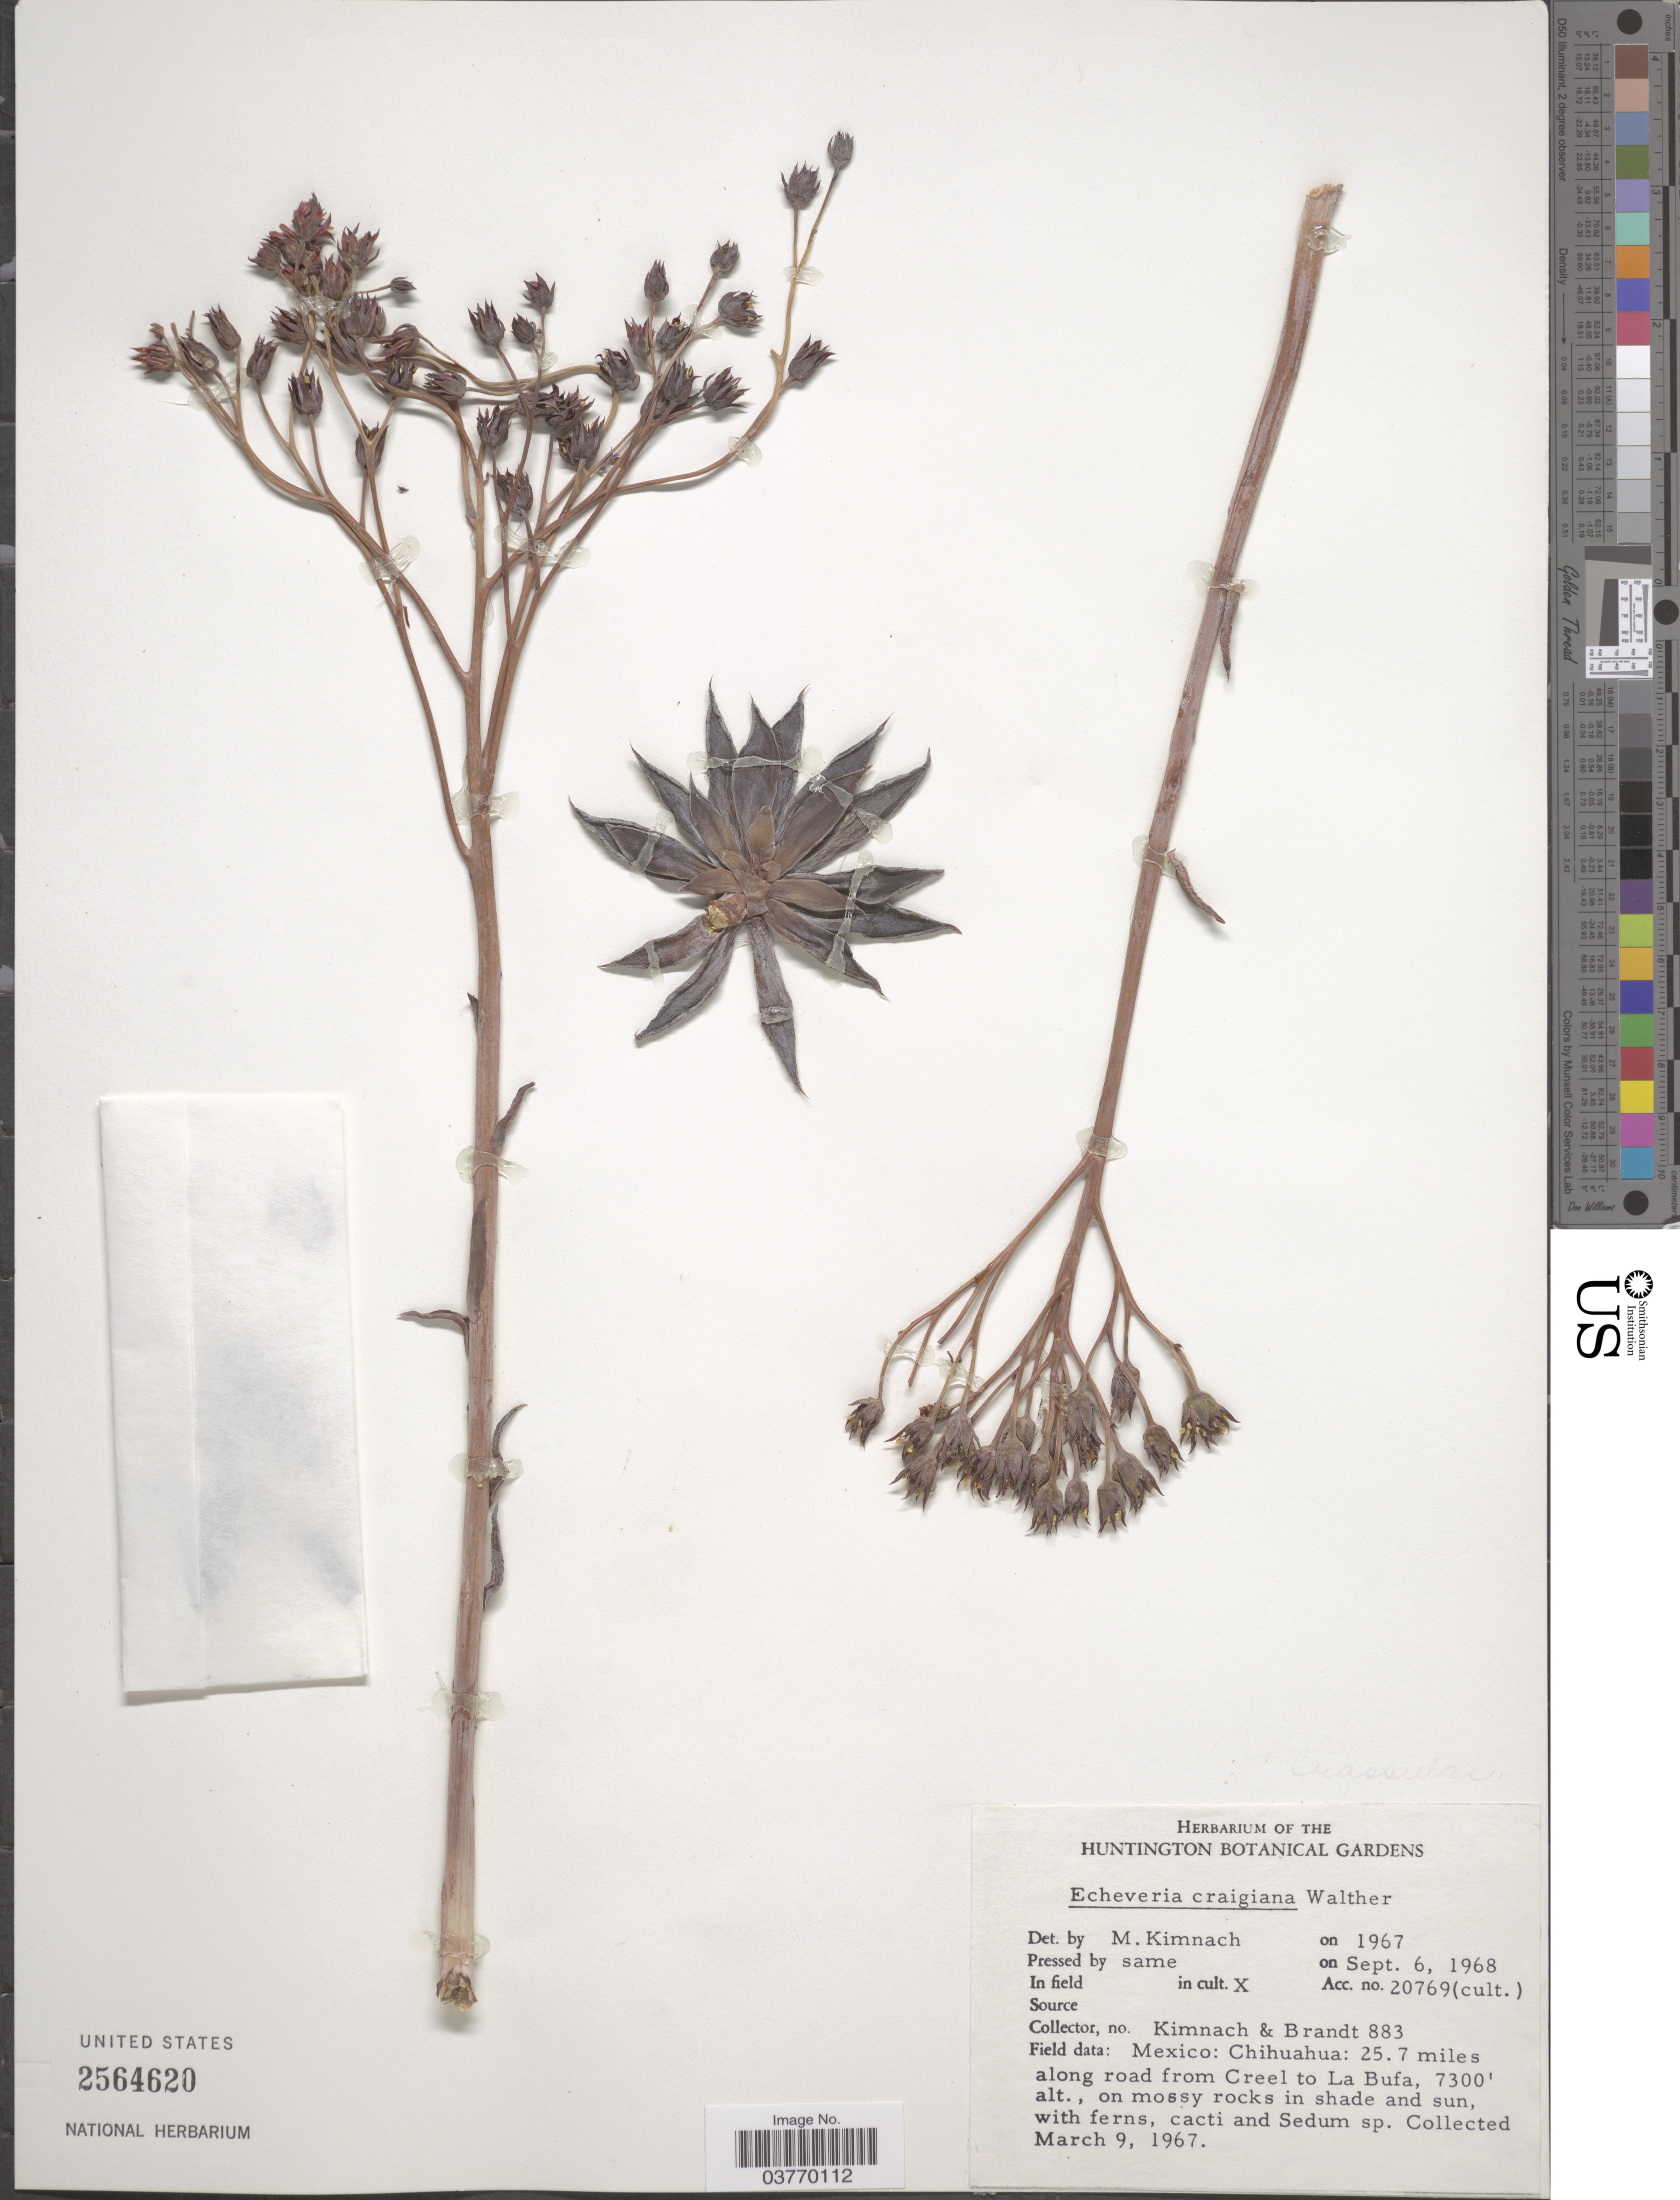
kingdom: Plantae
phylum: Tracheophyta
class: Magnoliopsida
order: Saxifragales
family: Crassulaceae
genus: Echeveria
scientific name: Echeveria craigiana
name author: E. Walther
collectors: M. W. Kimnach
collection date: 1968-09-06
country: United States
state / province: California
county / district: Los Angeles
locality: The Huntington Botanical Gardens.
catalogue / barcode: US 2564620